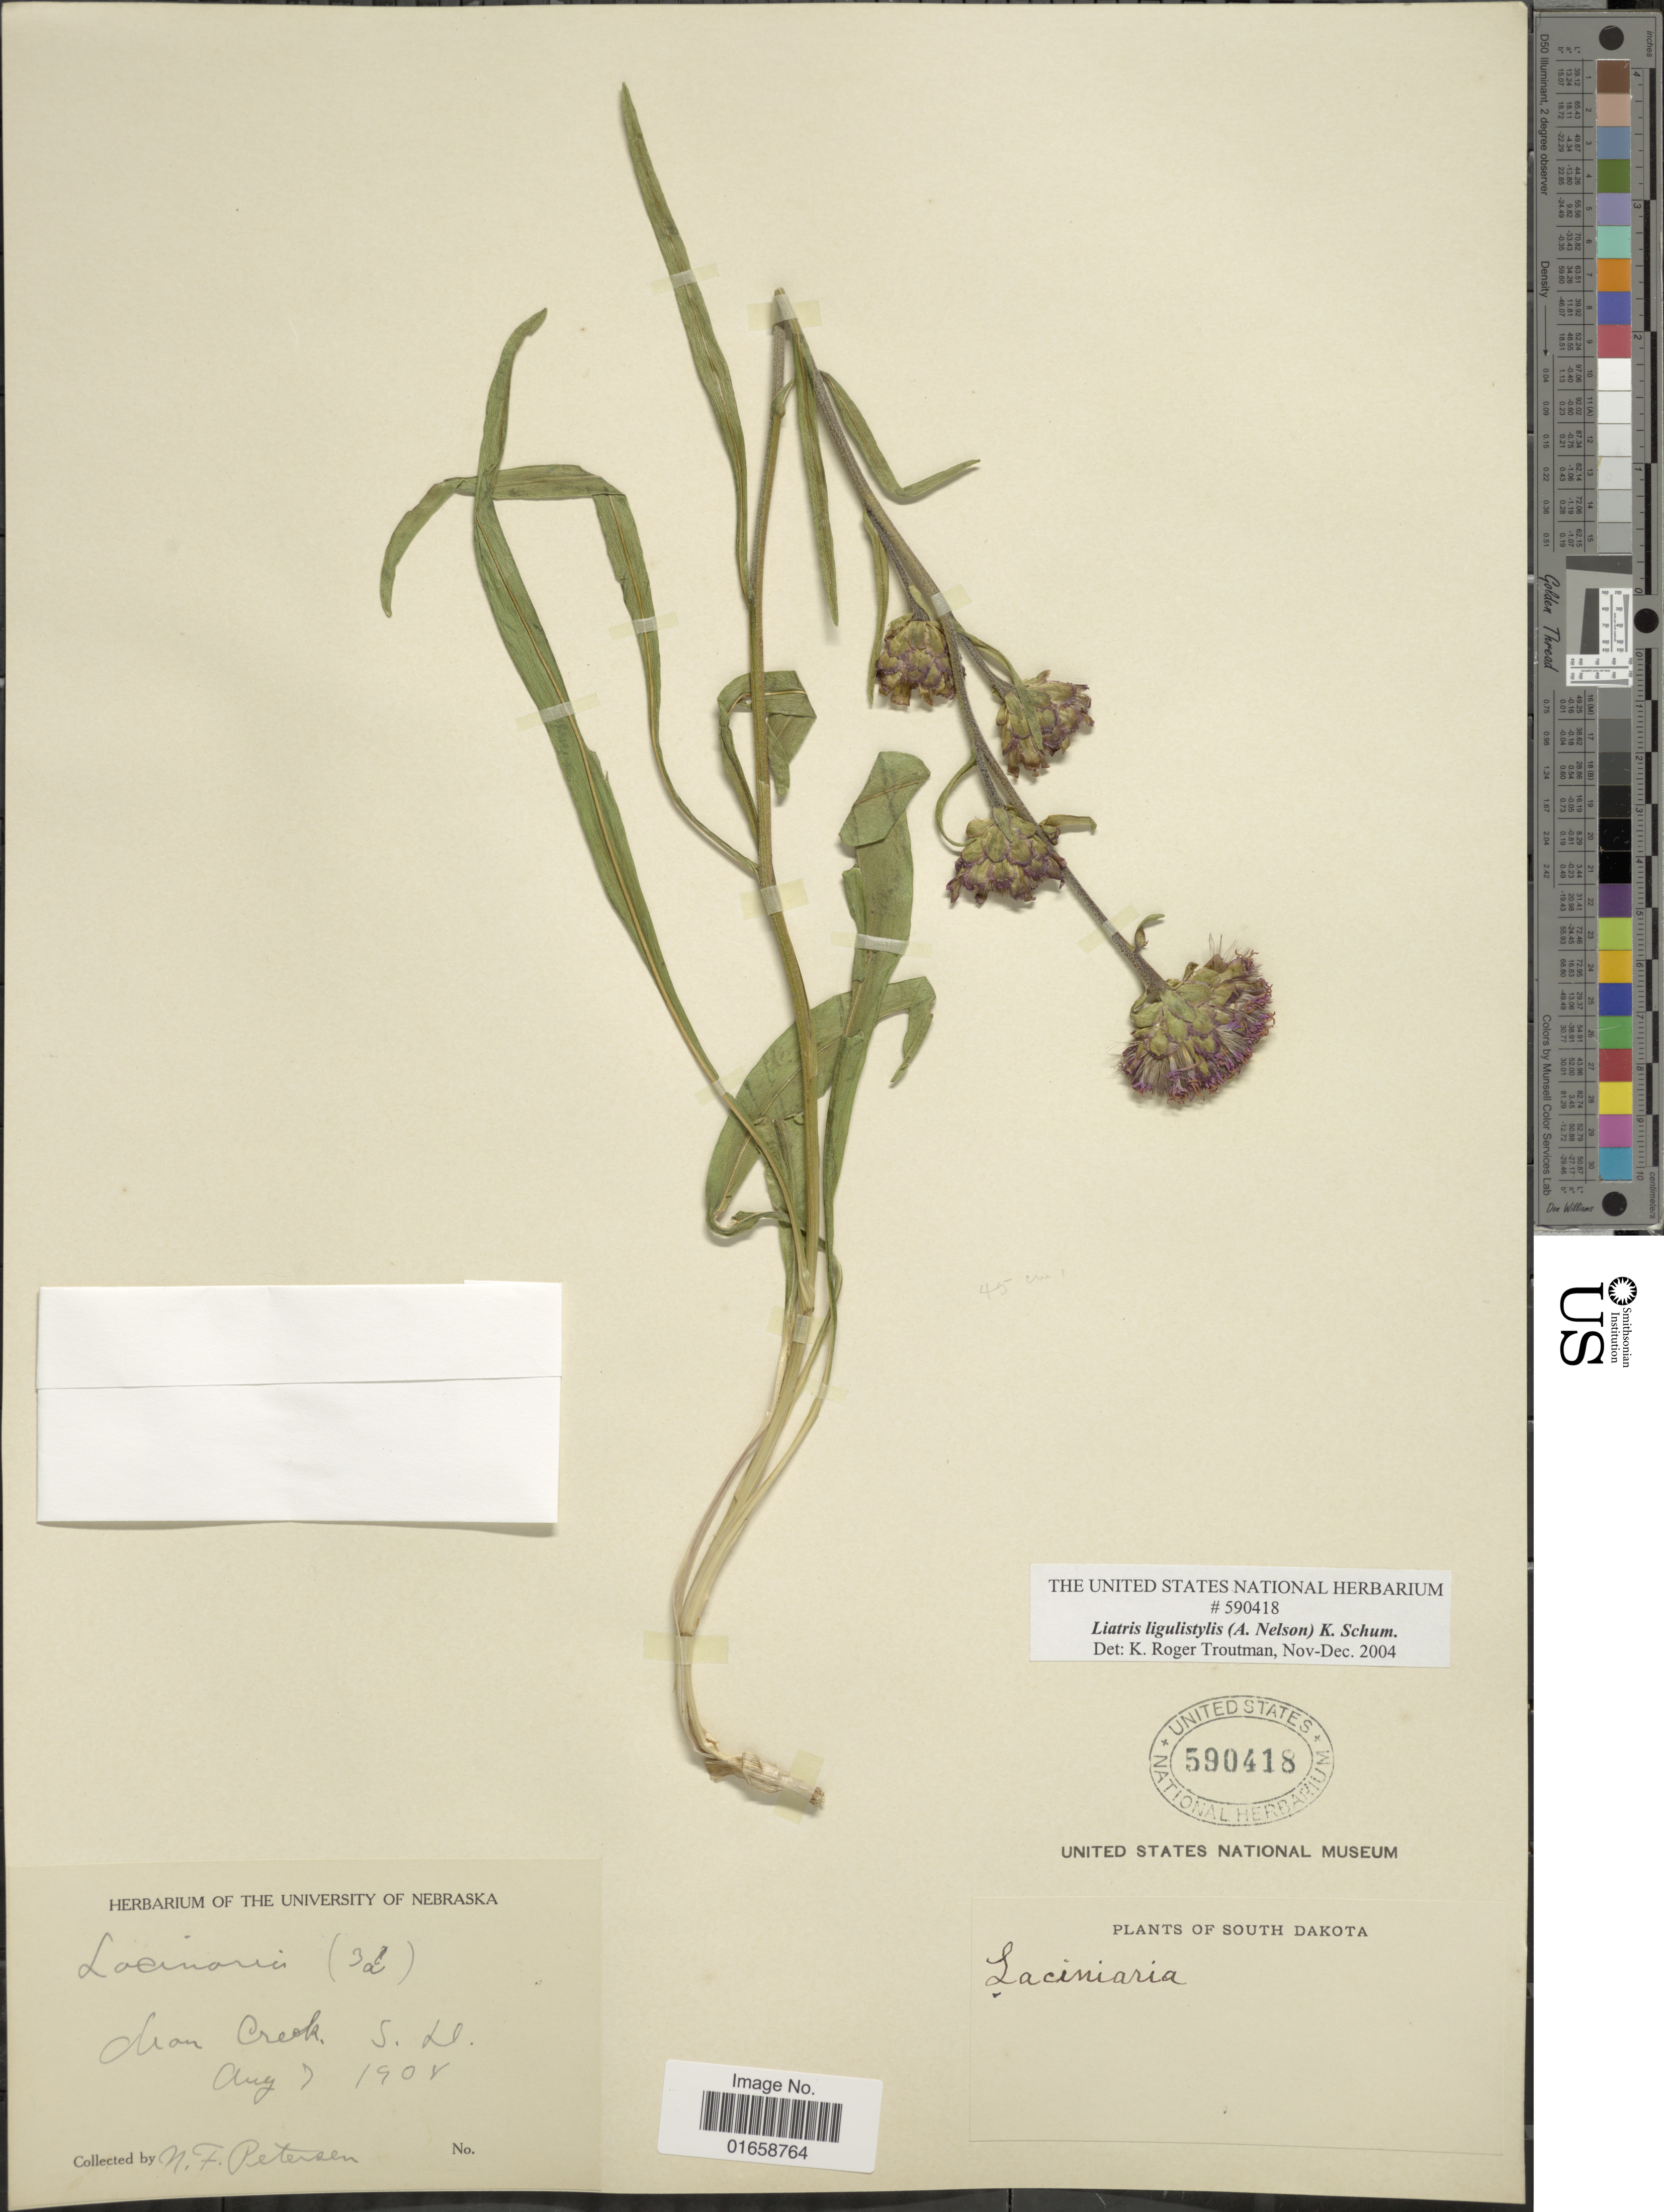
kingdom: Plantae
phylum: Tracheophyta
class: Magnoliopsida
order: Asterales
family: Asteraceae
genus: Liatris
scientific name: Liatris ligulistylis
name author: (A. Nelson) K. Schum.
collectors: N. F. Peterson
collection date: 1901-08-07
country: United States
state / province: South Dakota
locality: Spearfish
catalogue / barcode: US 590418